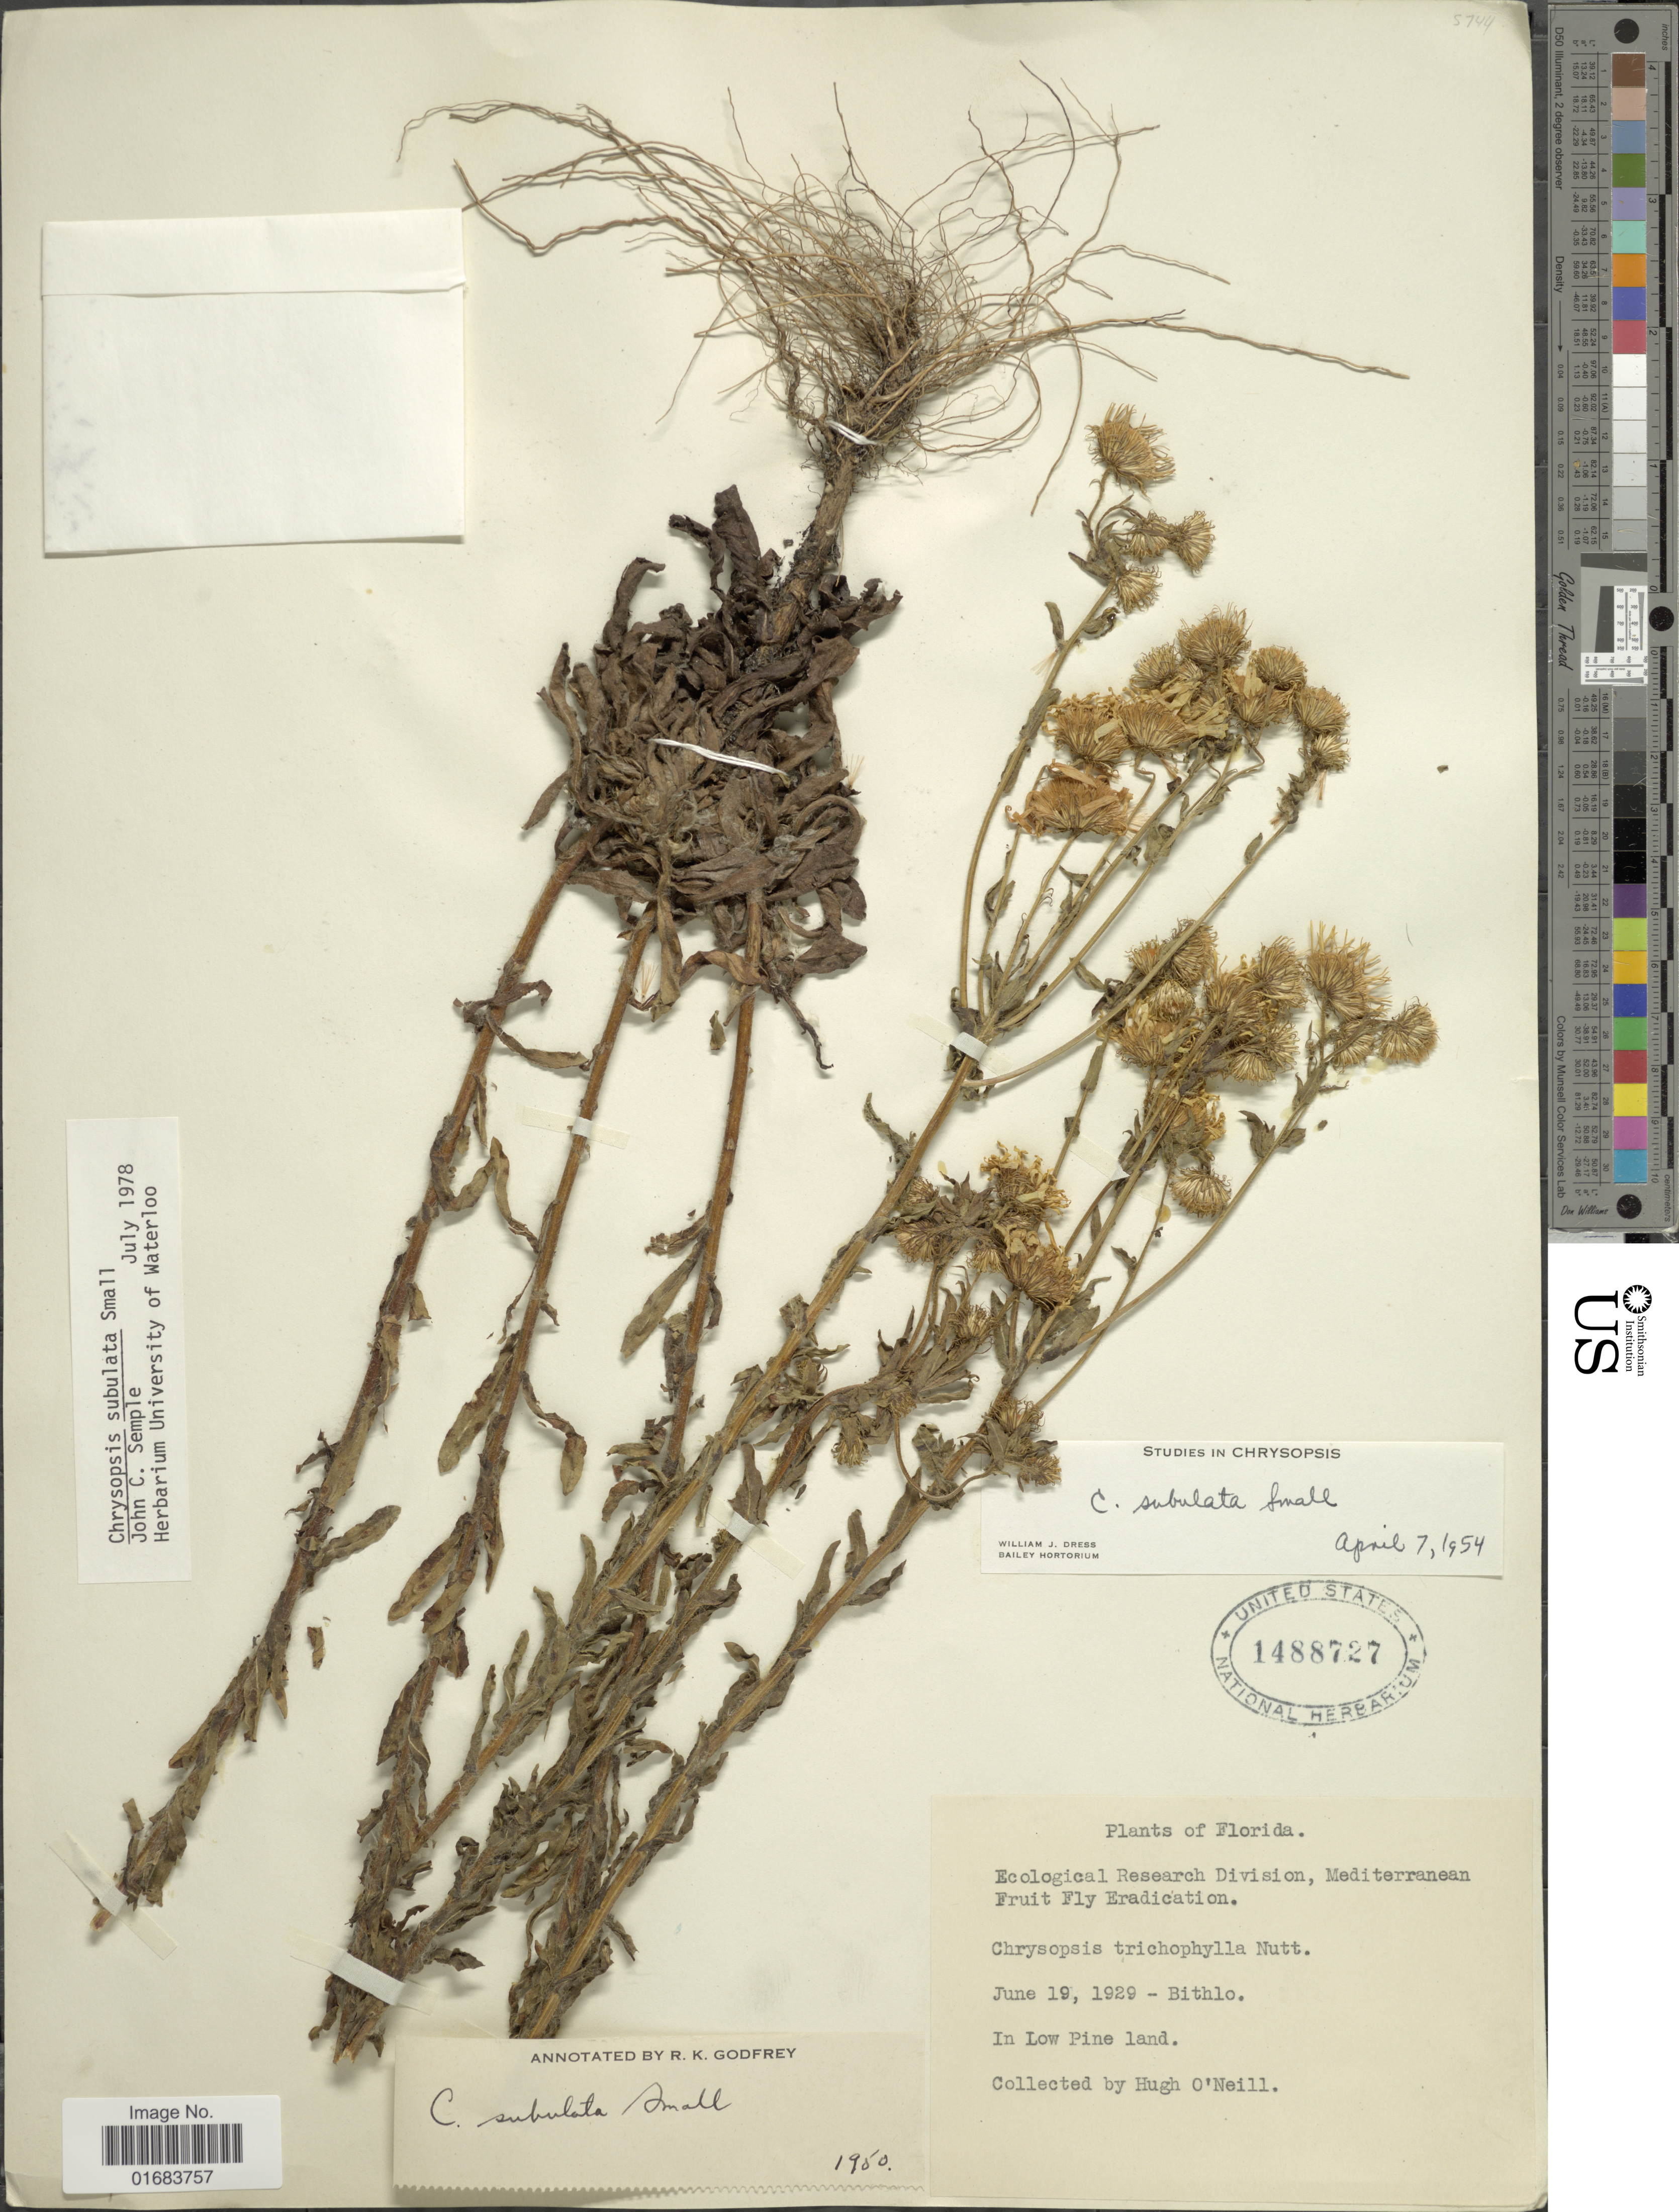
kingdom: Plantae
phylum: Tracheophyta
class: Magnoliopsida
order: Asterales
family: Asteraceae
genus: Chrysopsis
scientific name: Chrysopsis subulata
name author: Small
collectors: H. T. O' Neill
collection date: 1929-06-19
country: United States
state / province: Florida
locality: Bithlo, in Low Pine Land.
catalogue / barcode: US 1488727